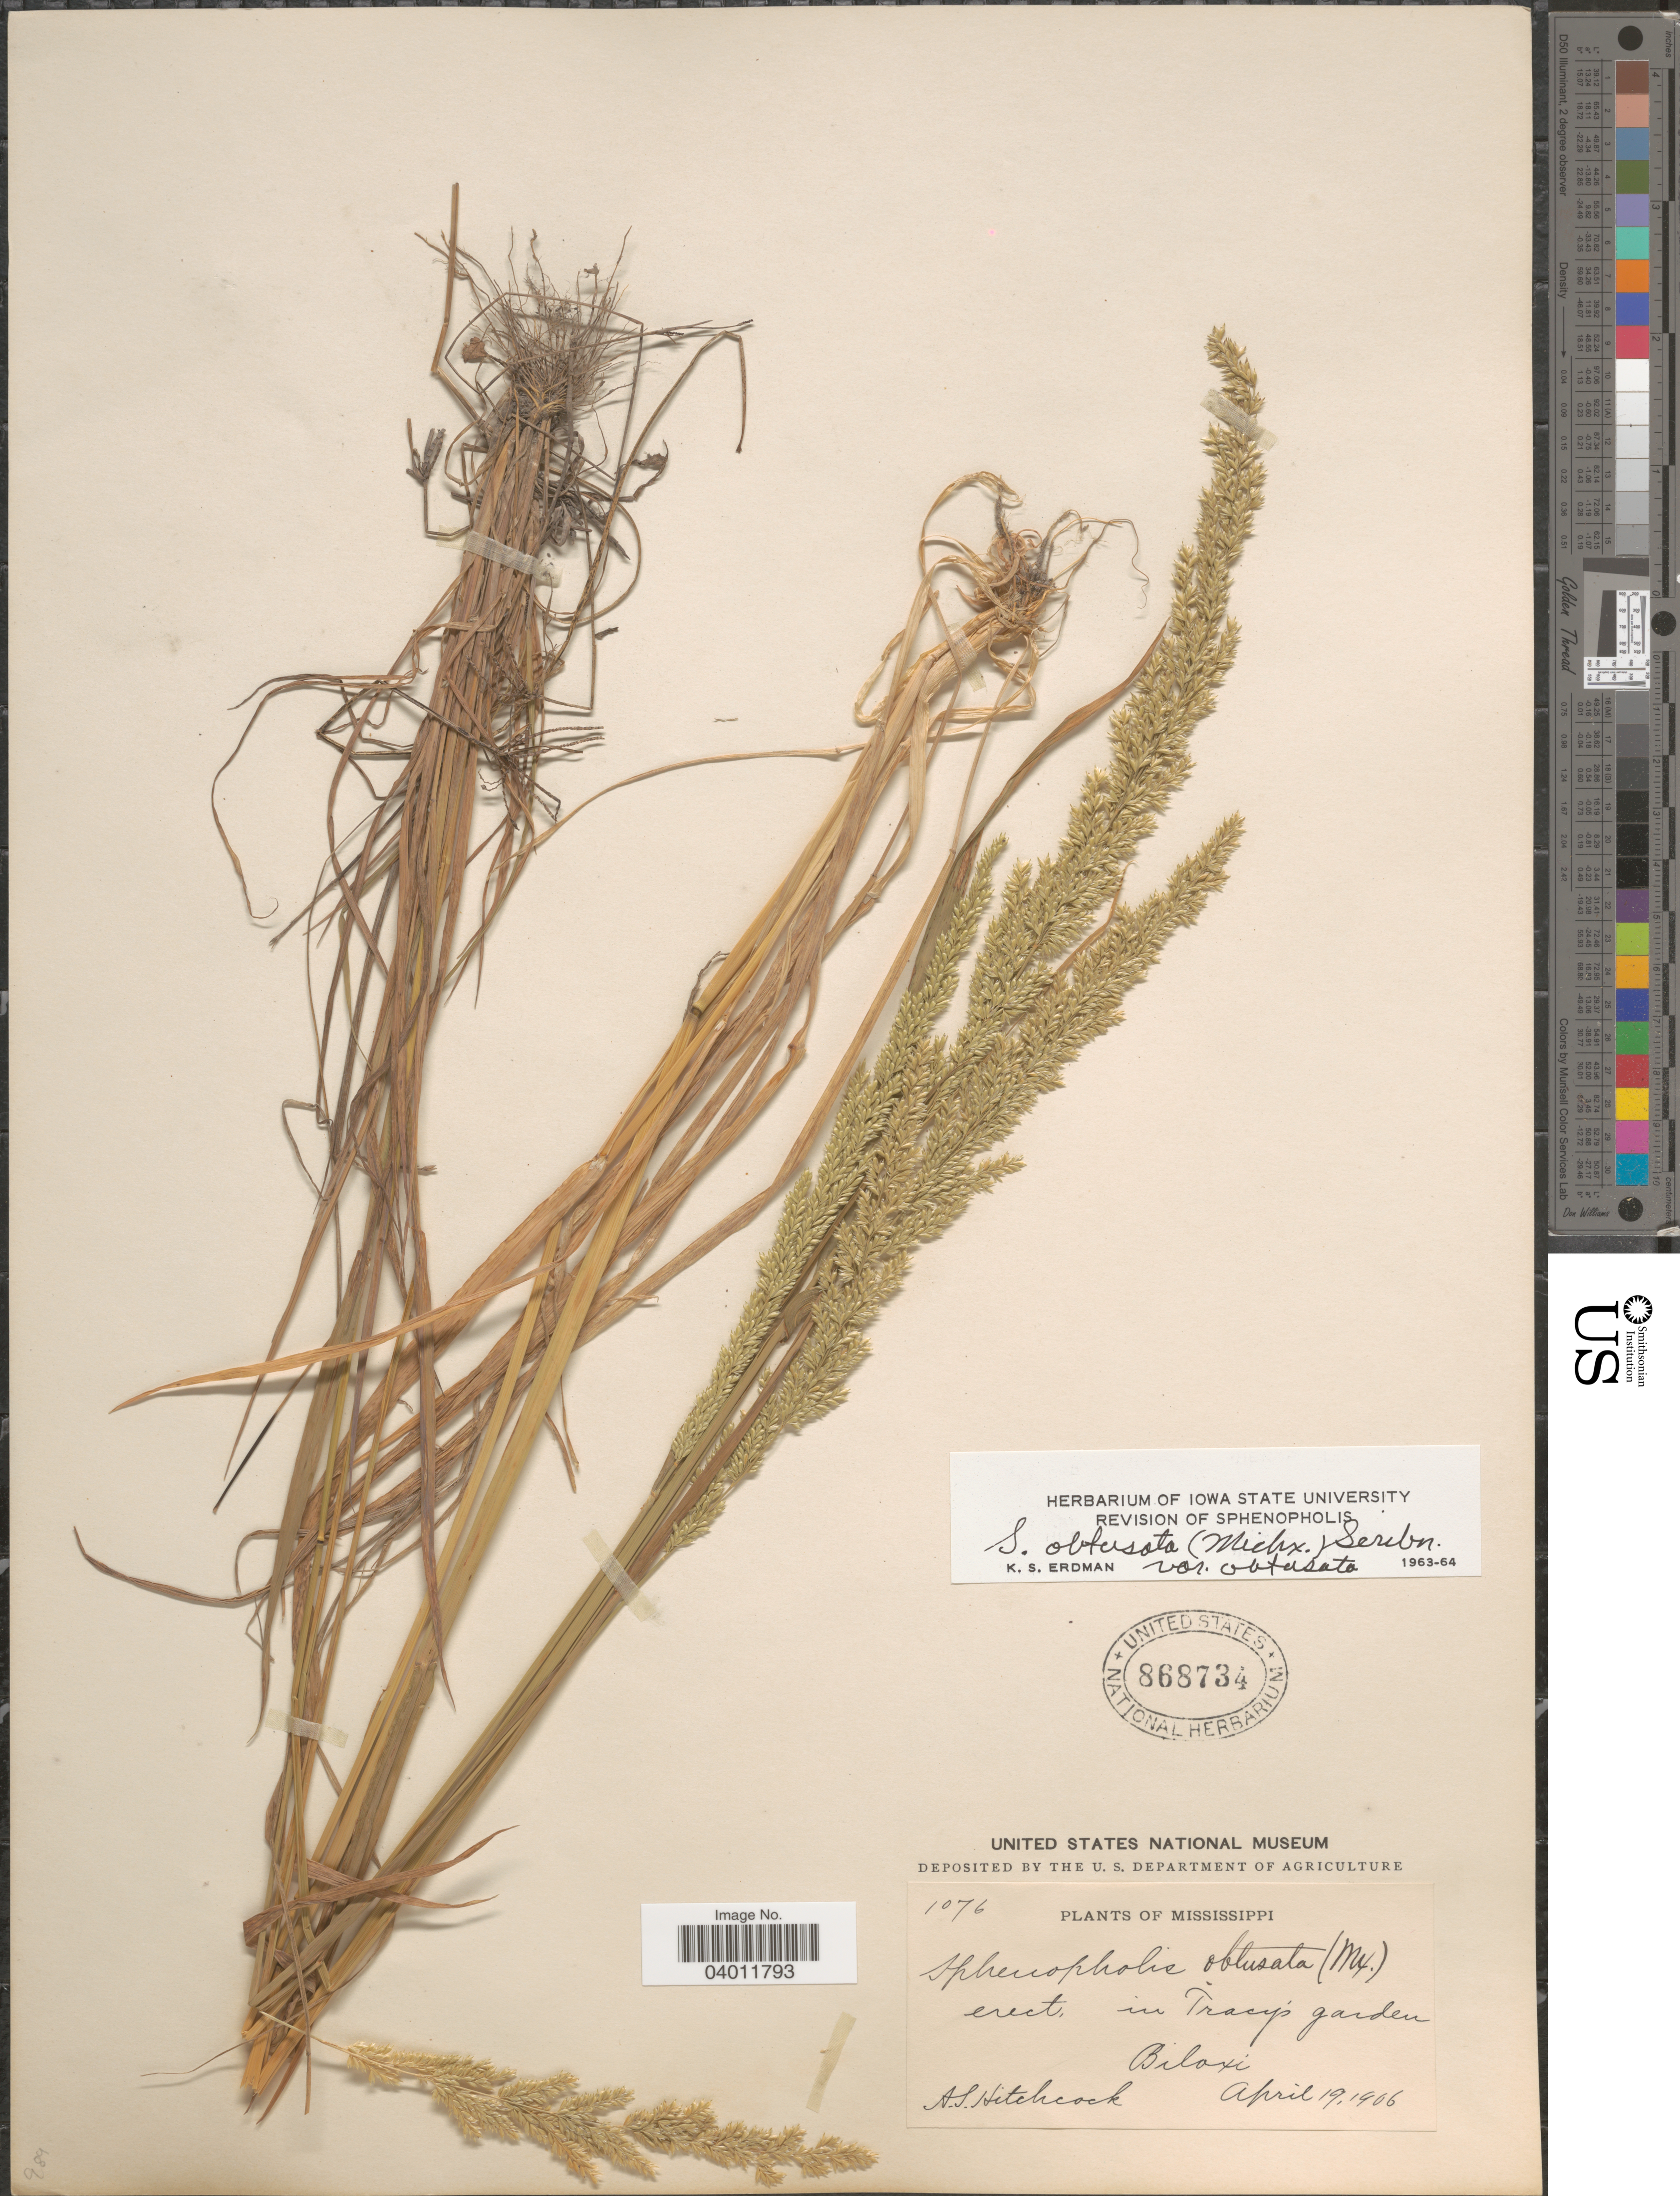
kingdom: Plantae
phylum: Tracheophyta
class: Liliopsida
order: Poales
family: Poaceae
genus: Sphenopholis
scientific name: Sphenopholis obtusata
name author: (Michx.) Scribn.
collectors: A. S. Hitchcock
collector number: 1076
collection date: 1906-04-19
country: United States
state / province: Mississippi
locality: In Tracy's garden. Biloxi.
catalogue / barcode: US 868734